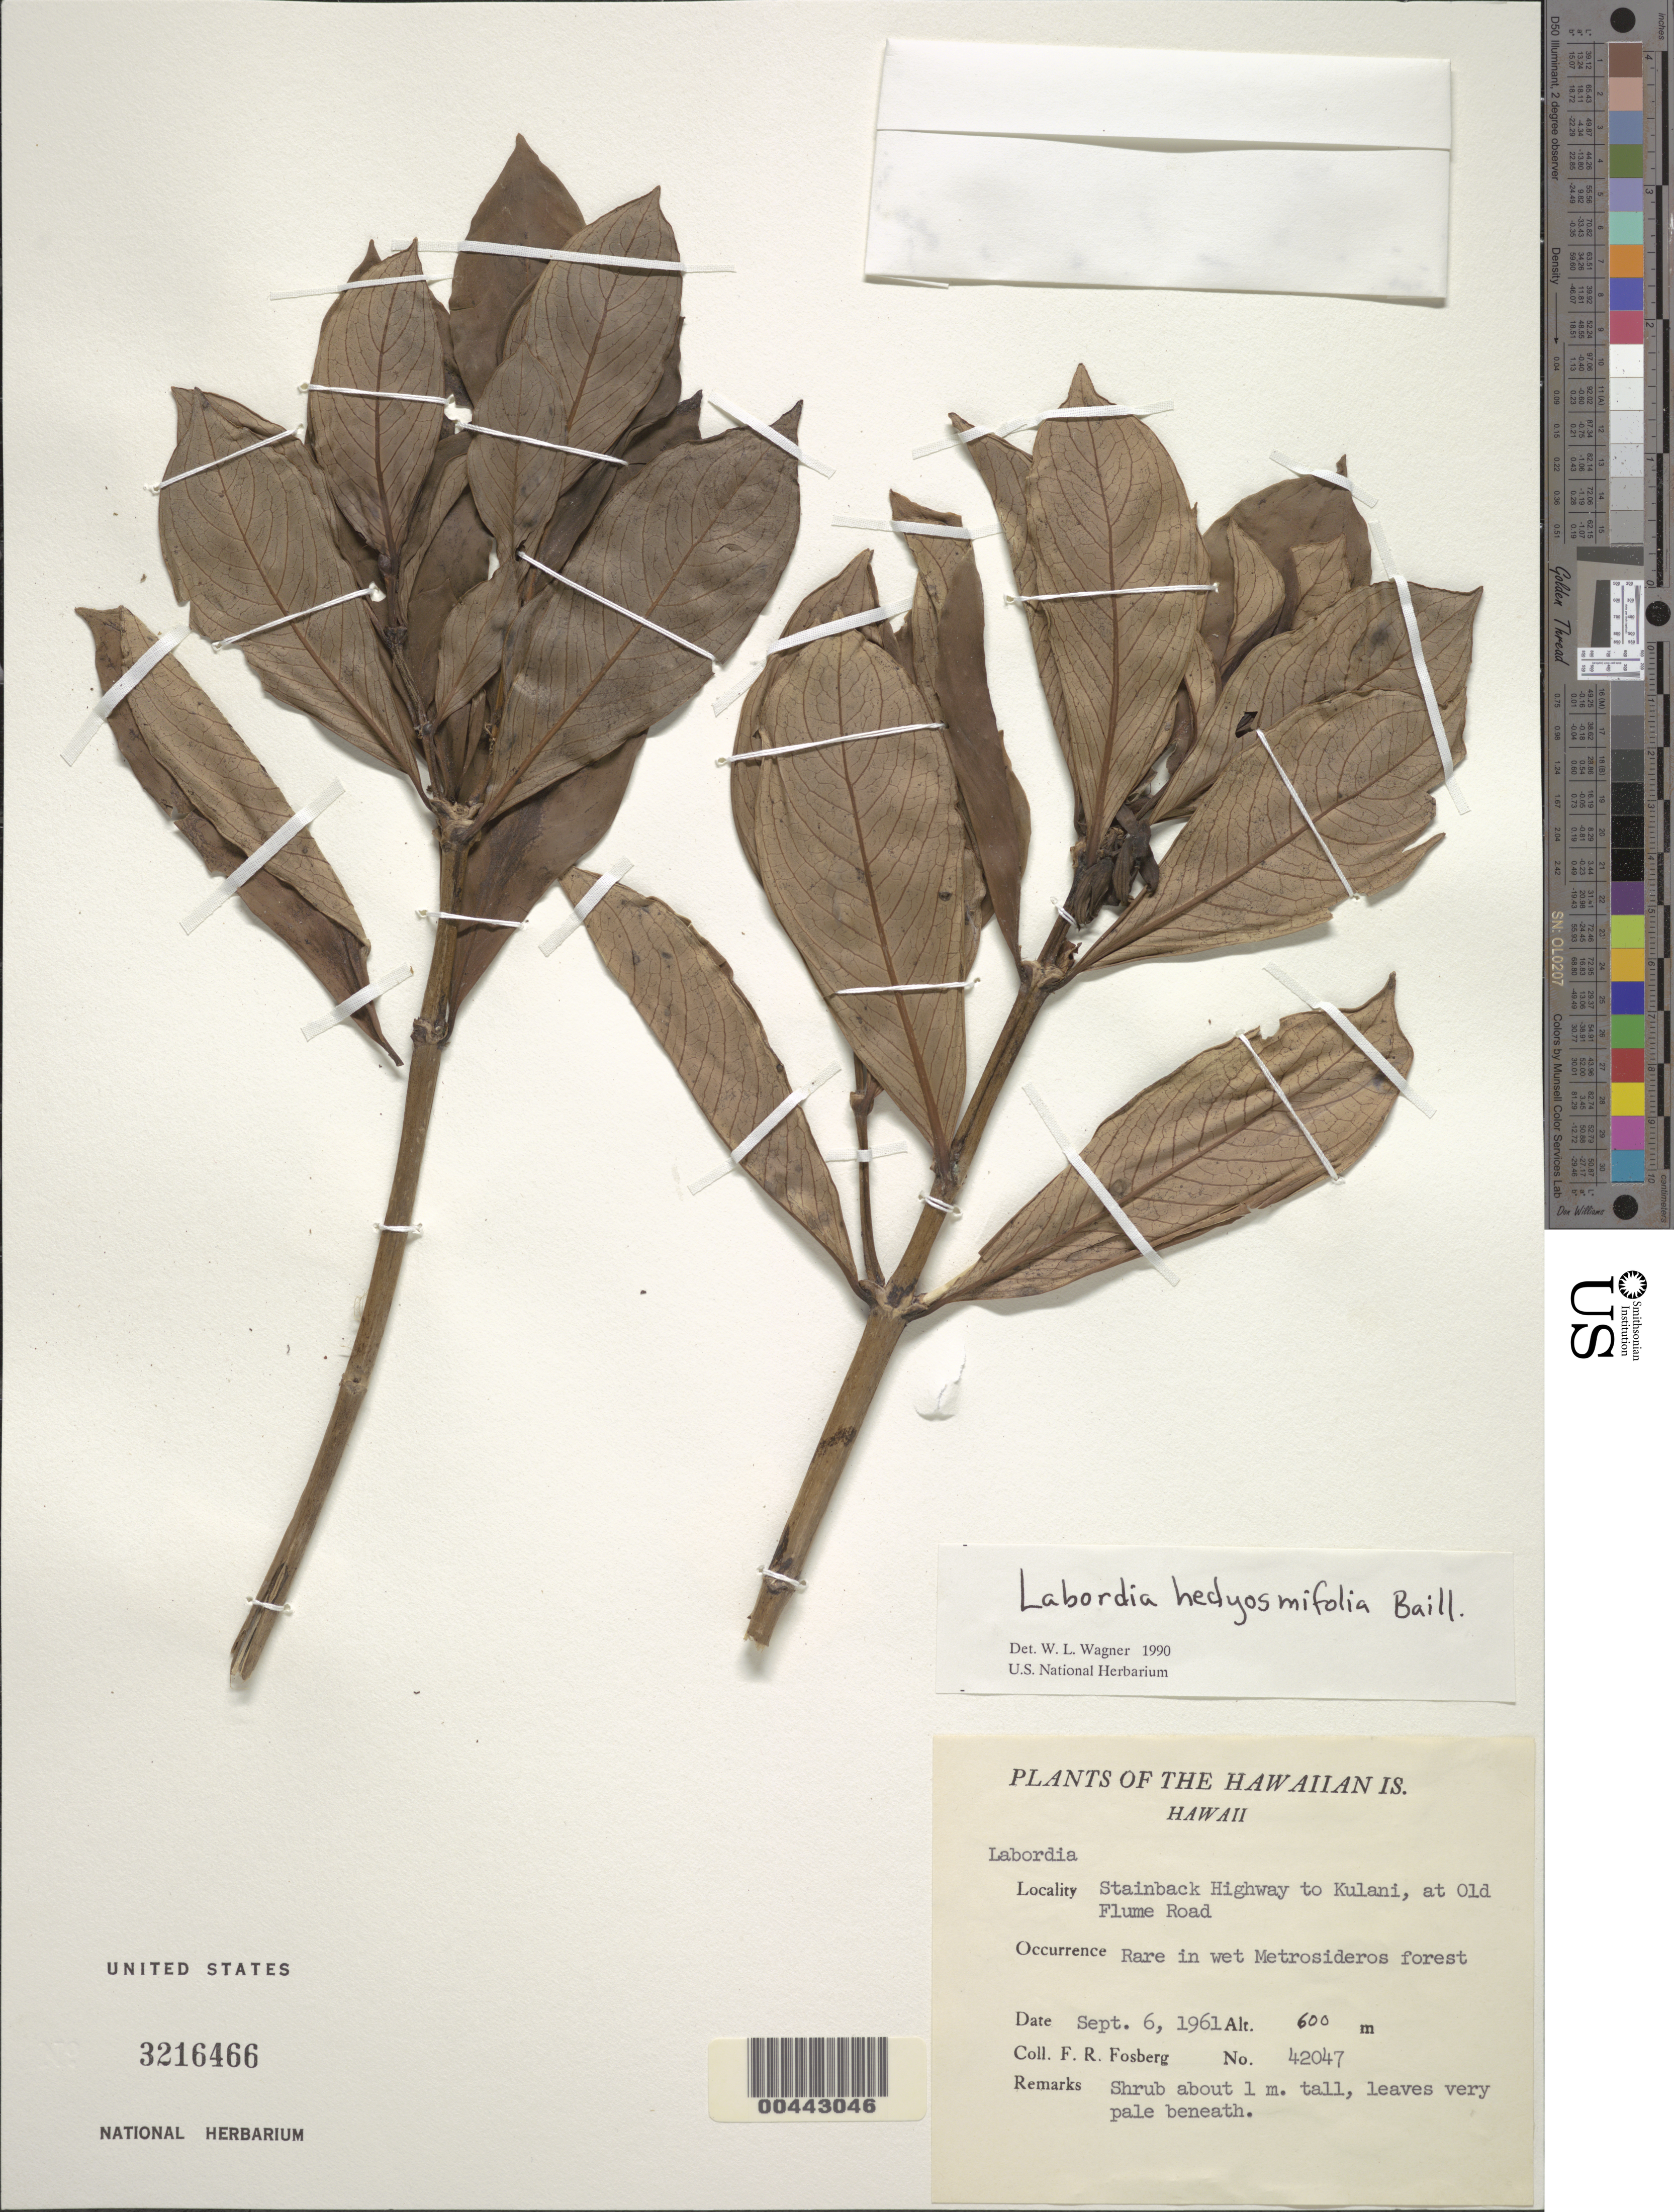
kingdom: Plantae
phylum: Tracheophyta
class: Magnoliopsida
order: Gentianales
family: Loganiaceae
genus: Geniostoma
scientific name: Geniostoma hedyosmifolium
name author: (Baill.) Byng & Christenh.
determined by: Wagner, W. L., (BOT), Smithsonian Institution - National Museum of Natural History (UNITED STATES)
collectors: F. R. Fosberg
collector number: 42047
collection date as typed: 6 Sep 1961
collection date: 1961-09-06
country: United States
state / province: Hawaii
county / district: Hawaii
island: Hawaii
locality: Stainback Highway to Kulani, at Old Flume Road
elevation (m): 600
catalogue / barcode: US 3216466